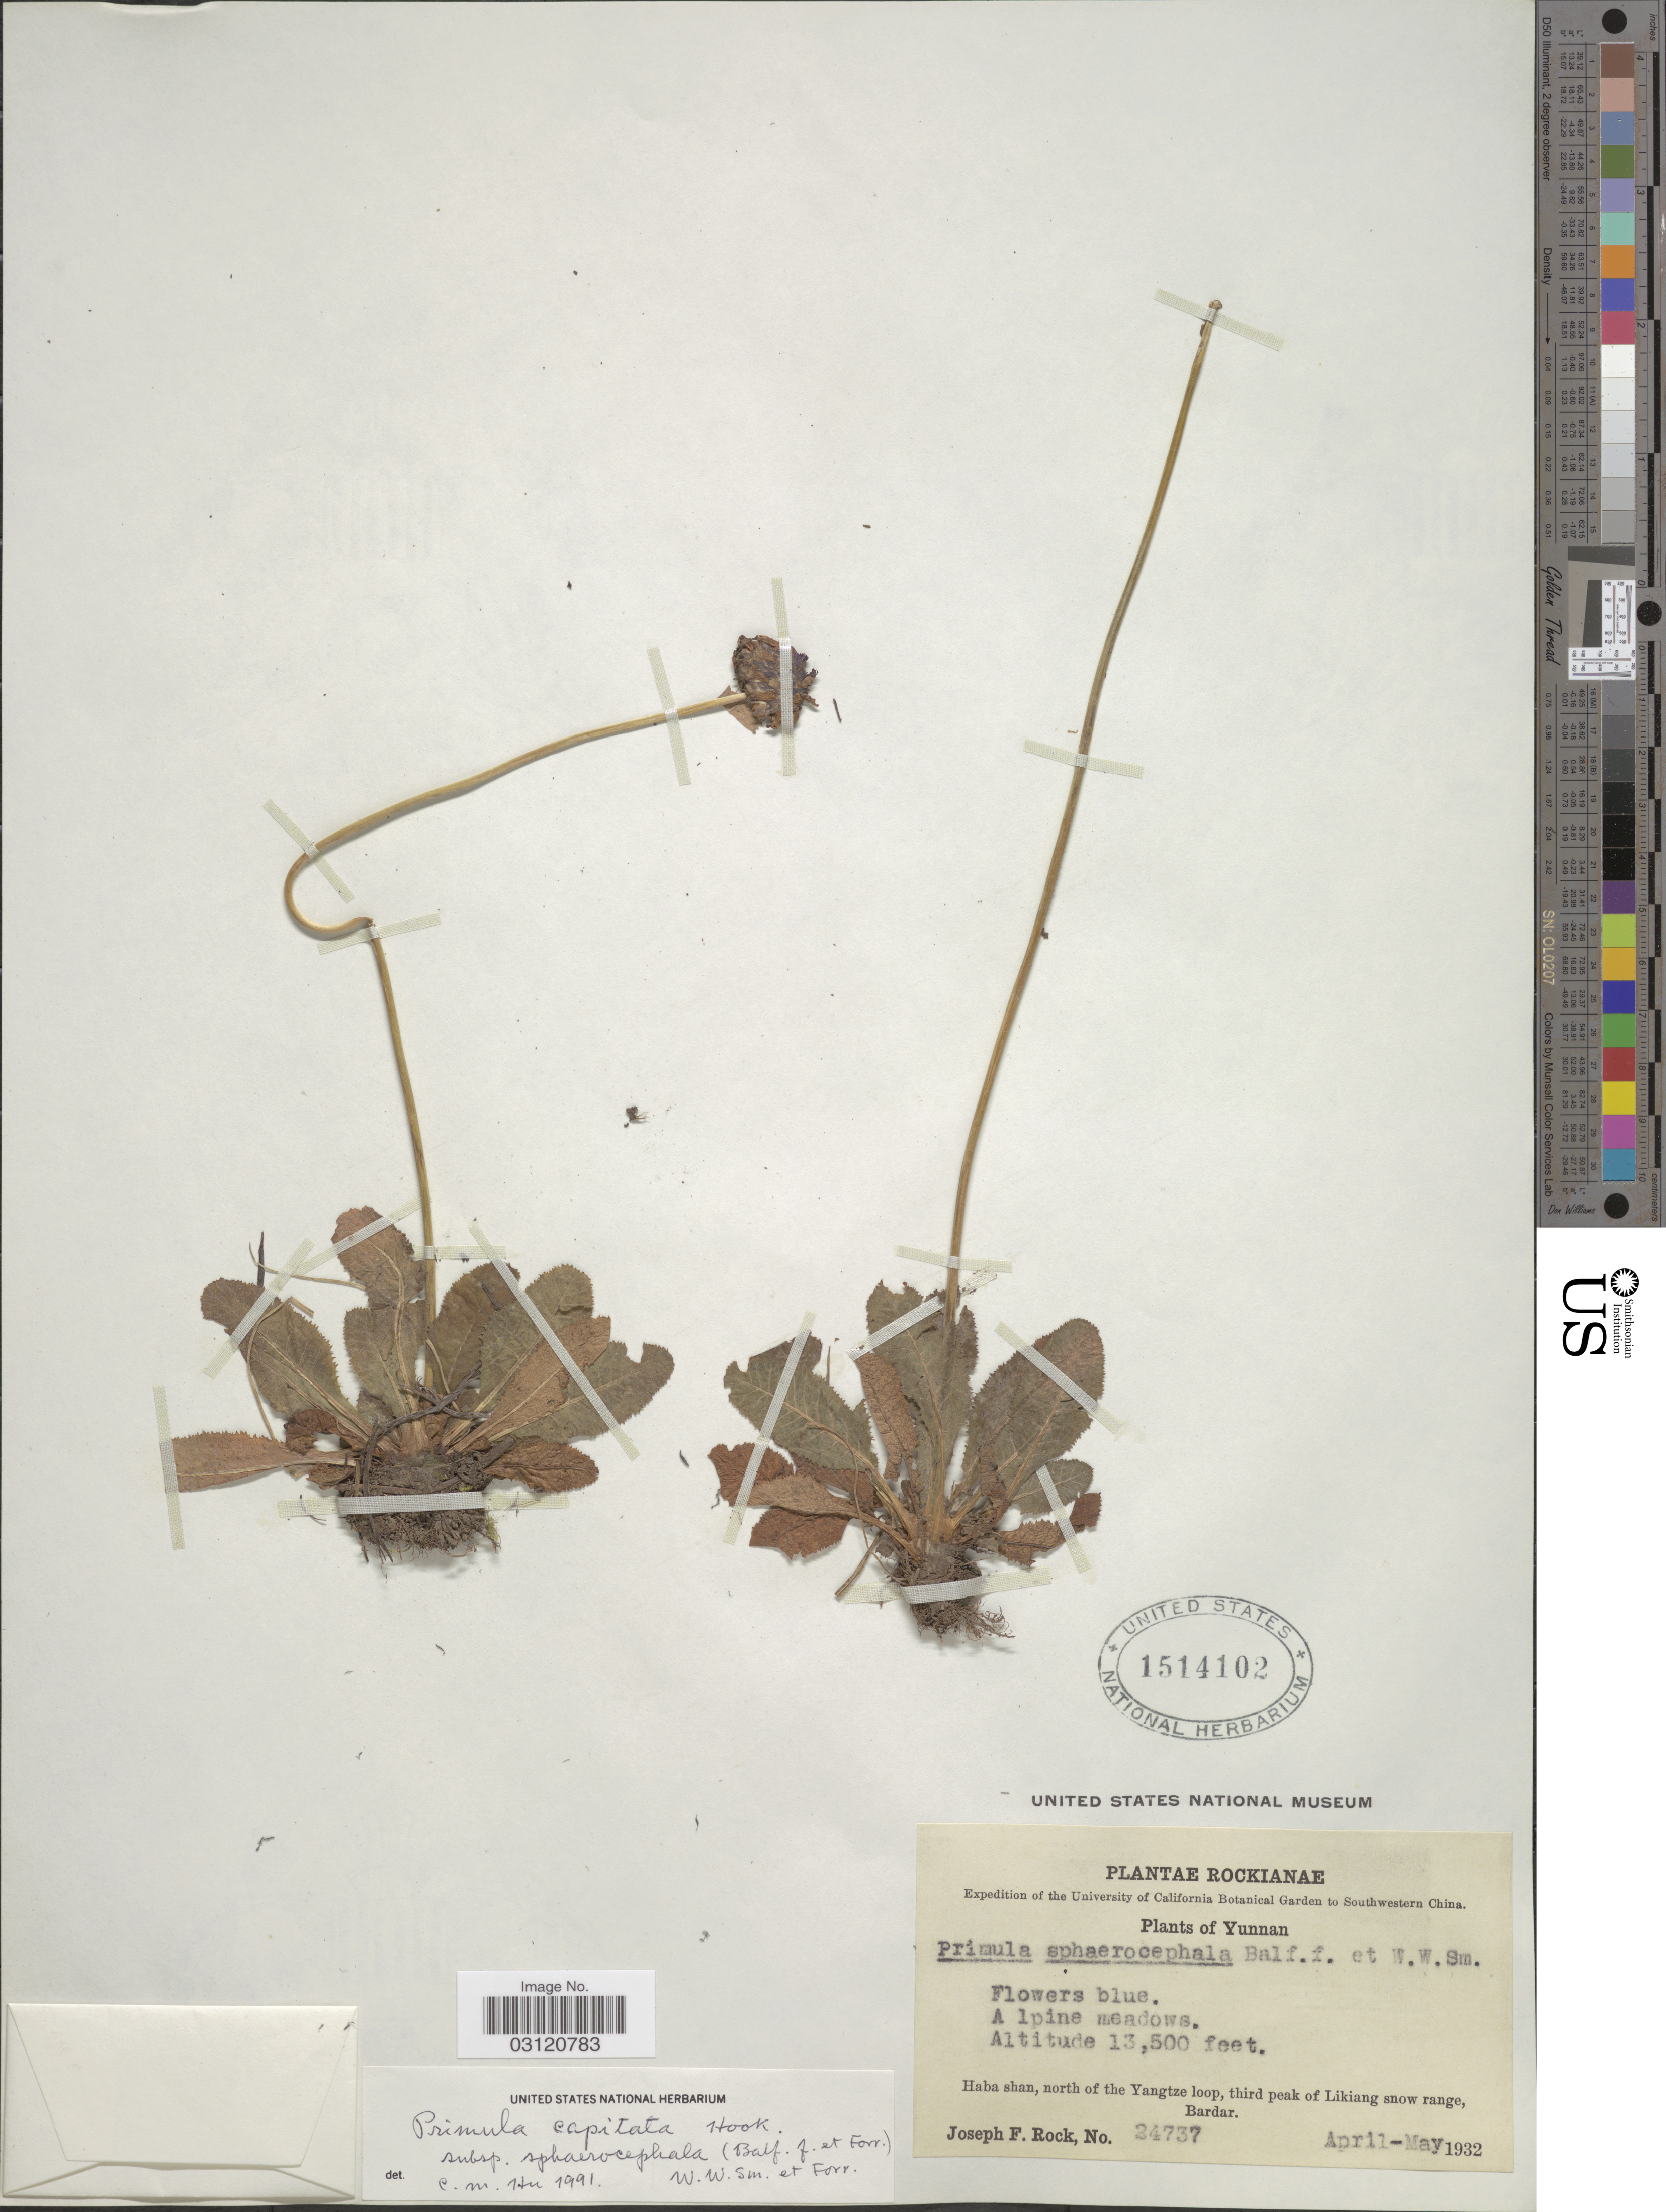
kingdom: Plantae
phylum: Tracheophyta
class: Magnoliopsida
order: Ericales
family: Primulaceae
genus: Primula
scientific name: Primula capitata subsp. sphaerocephala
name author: (Balf. f. & Forrest) W.W. Sm. & Forrest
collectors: J. F. Rock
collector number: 24737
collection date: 1932-04/1932-05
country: China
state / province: Yunnan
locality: Southwestern China. Haba shan, north of the Yangtze loop, third peak of Likiang snow range, Bardar.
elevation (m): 4115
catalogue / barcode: US 1514102